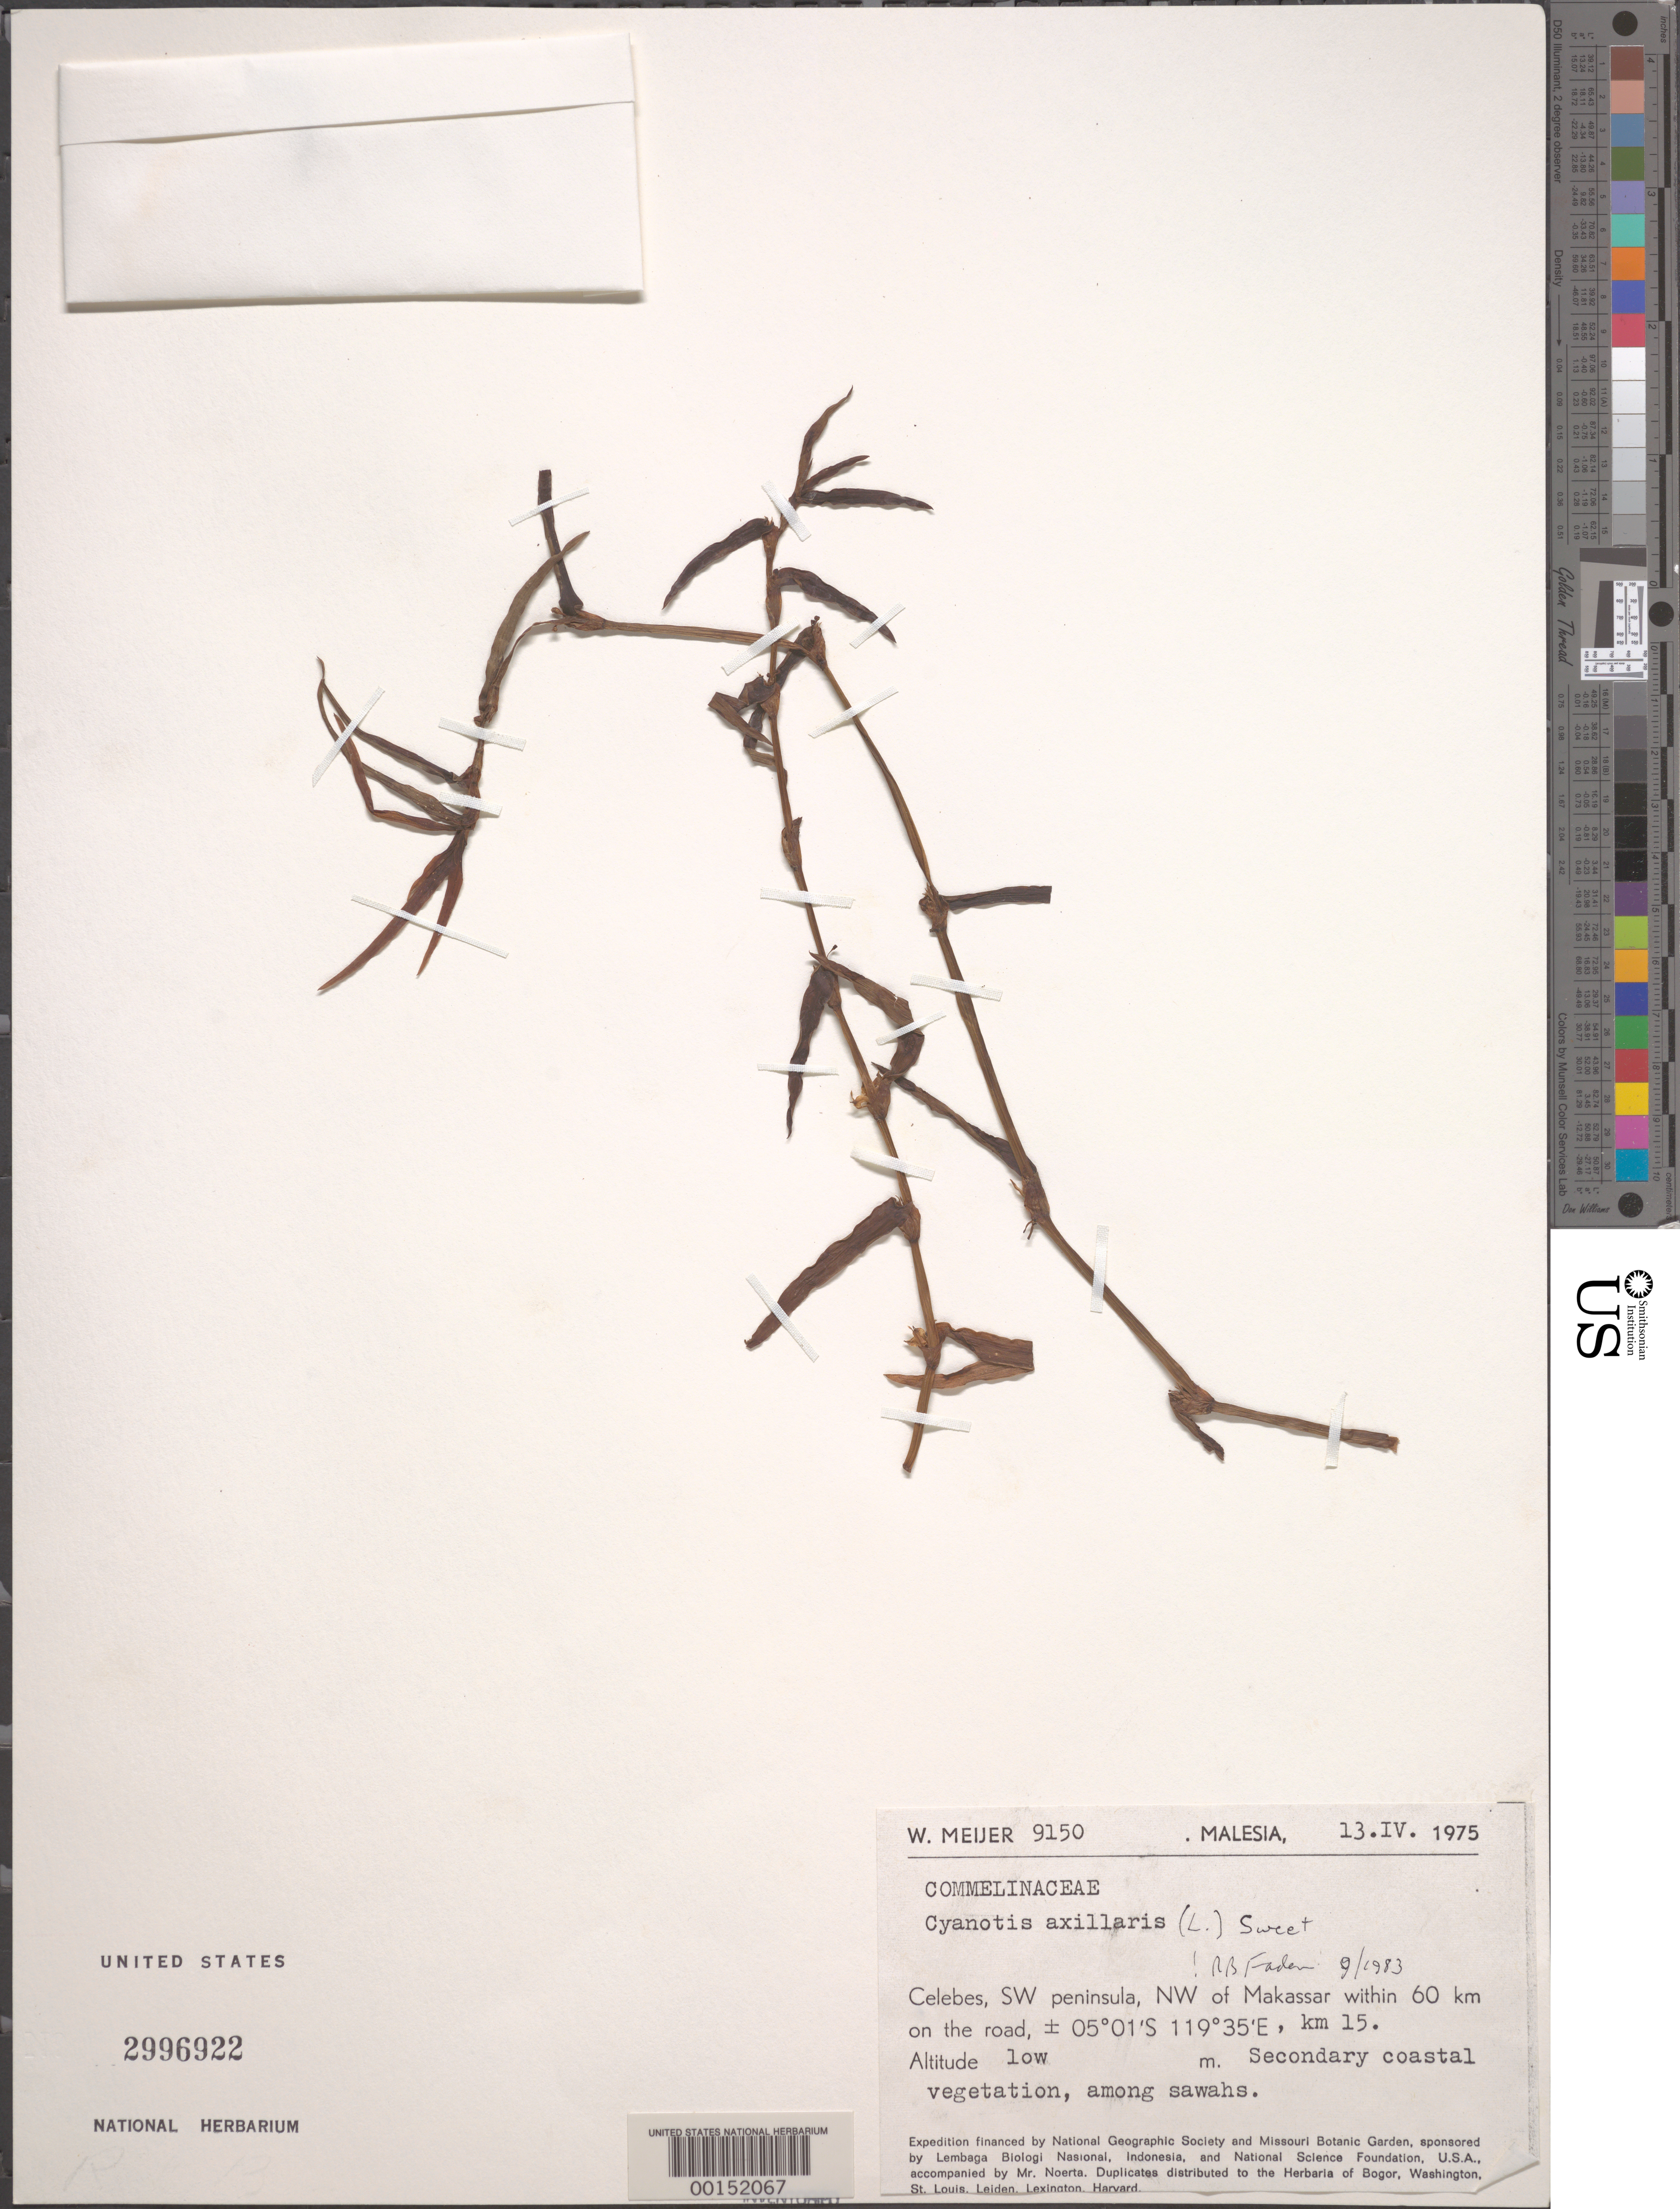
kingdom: Plantae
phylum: Tracheophyta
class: Liliopsida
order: Commelinales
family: Commelinaceae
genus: Cyanotis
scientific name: Cyanotis axillaris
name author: (L.) D. Don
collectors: W. Meuer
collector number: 9150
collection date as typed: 13 Apr 1975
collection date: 1975-04-13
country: Indonesia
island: Celebes Island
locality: Nw of makassar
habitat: Secondary coastal vegitation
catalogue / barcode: US 2996922